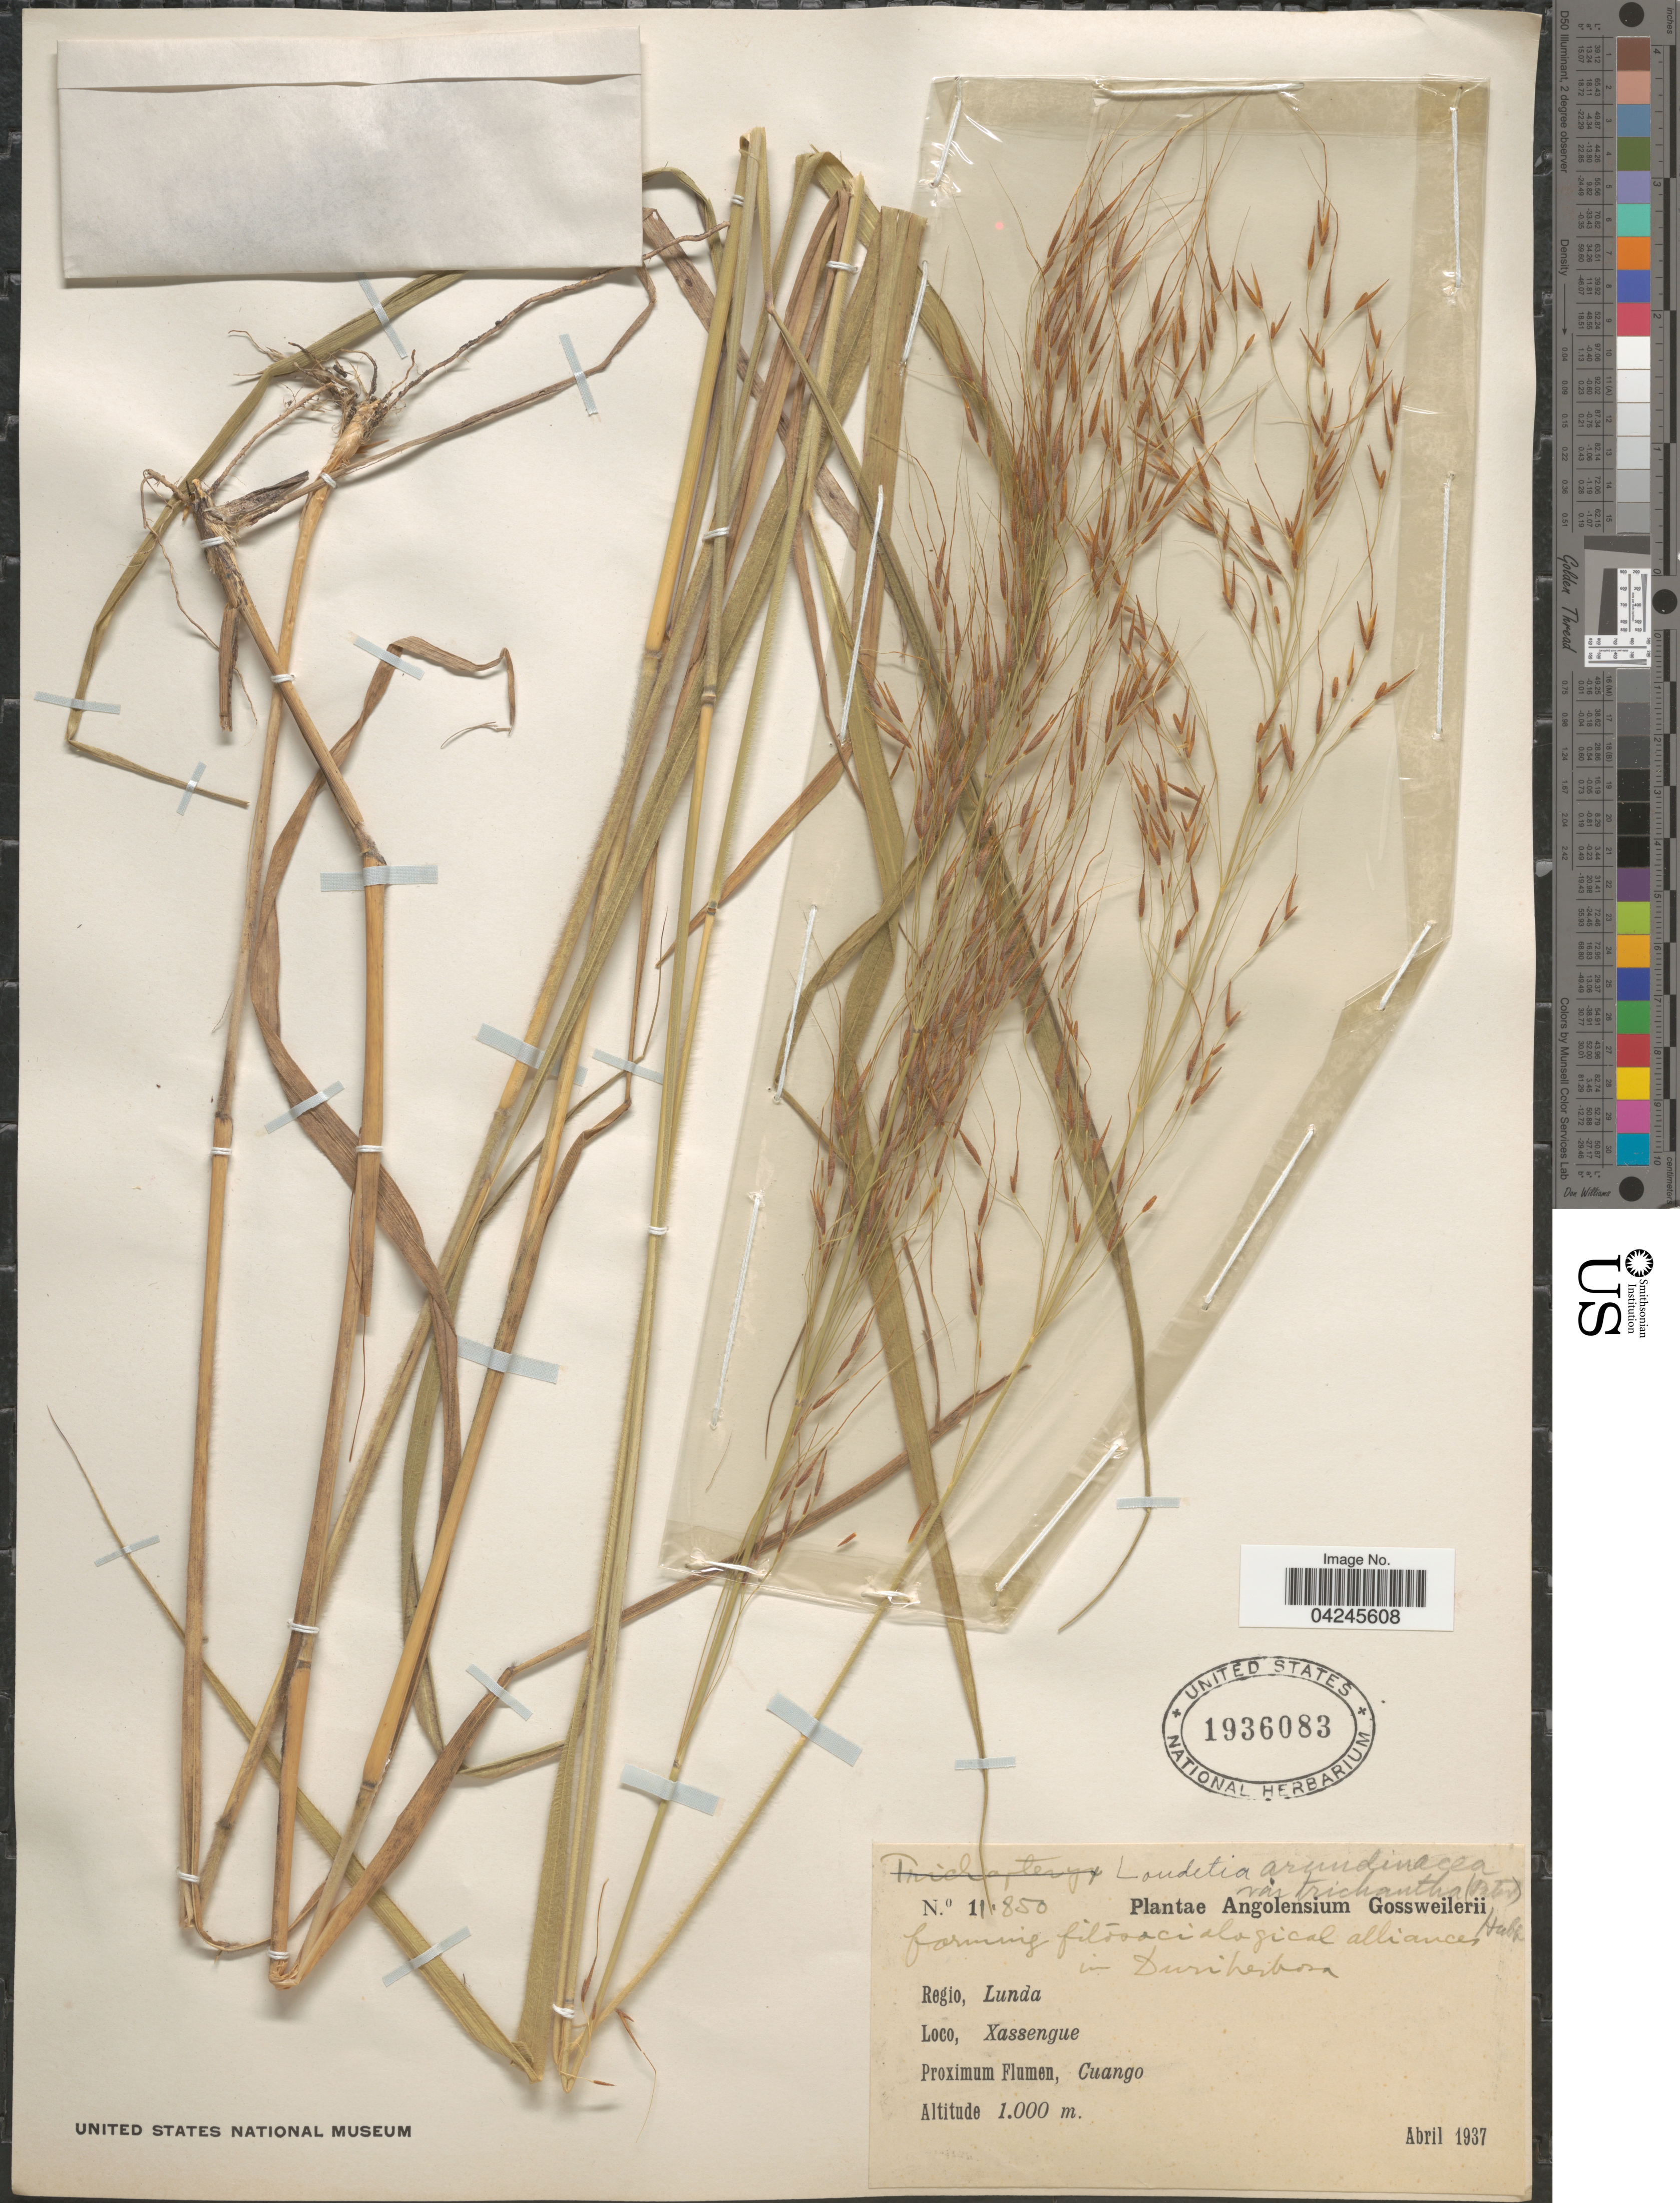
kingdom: Plantae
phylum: Tracheophyta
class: Liliopsida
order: Poales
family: Poaceae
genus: Loudetia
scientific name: Loudetia arundinacea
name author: (Hochst. ex A. Rich.) Steud.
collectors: -. Gossweiler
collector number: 11850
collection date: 1937-04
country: Angola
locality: Regio, Lunda. Xassengue. Proximum Flumen, Cuango.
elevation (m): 1000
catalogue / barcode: US 1936083